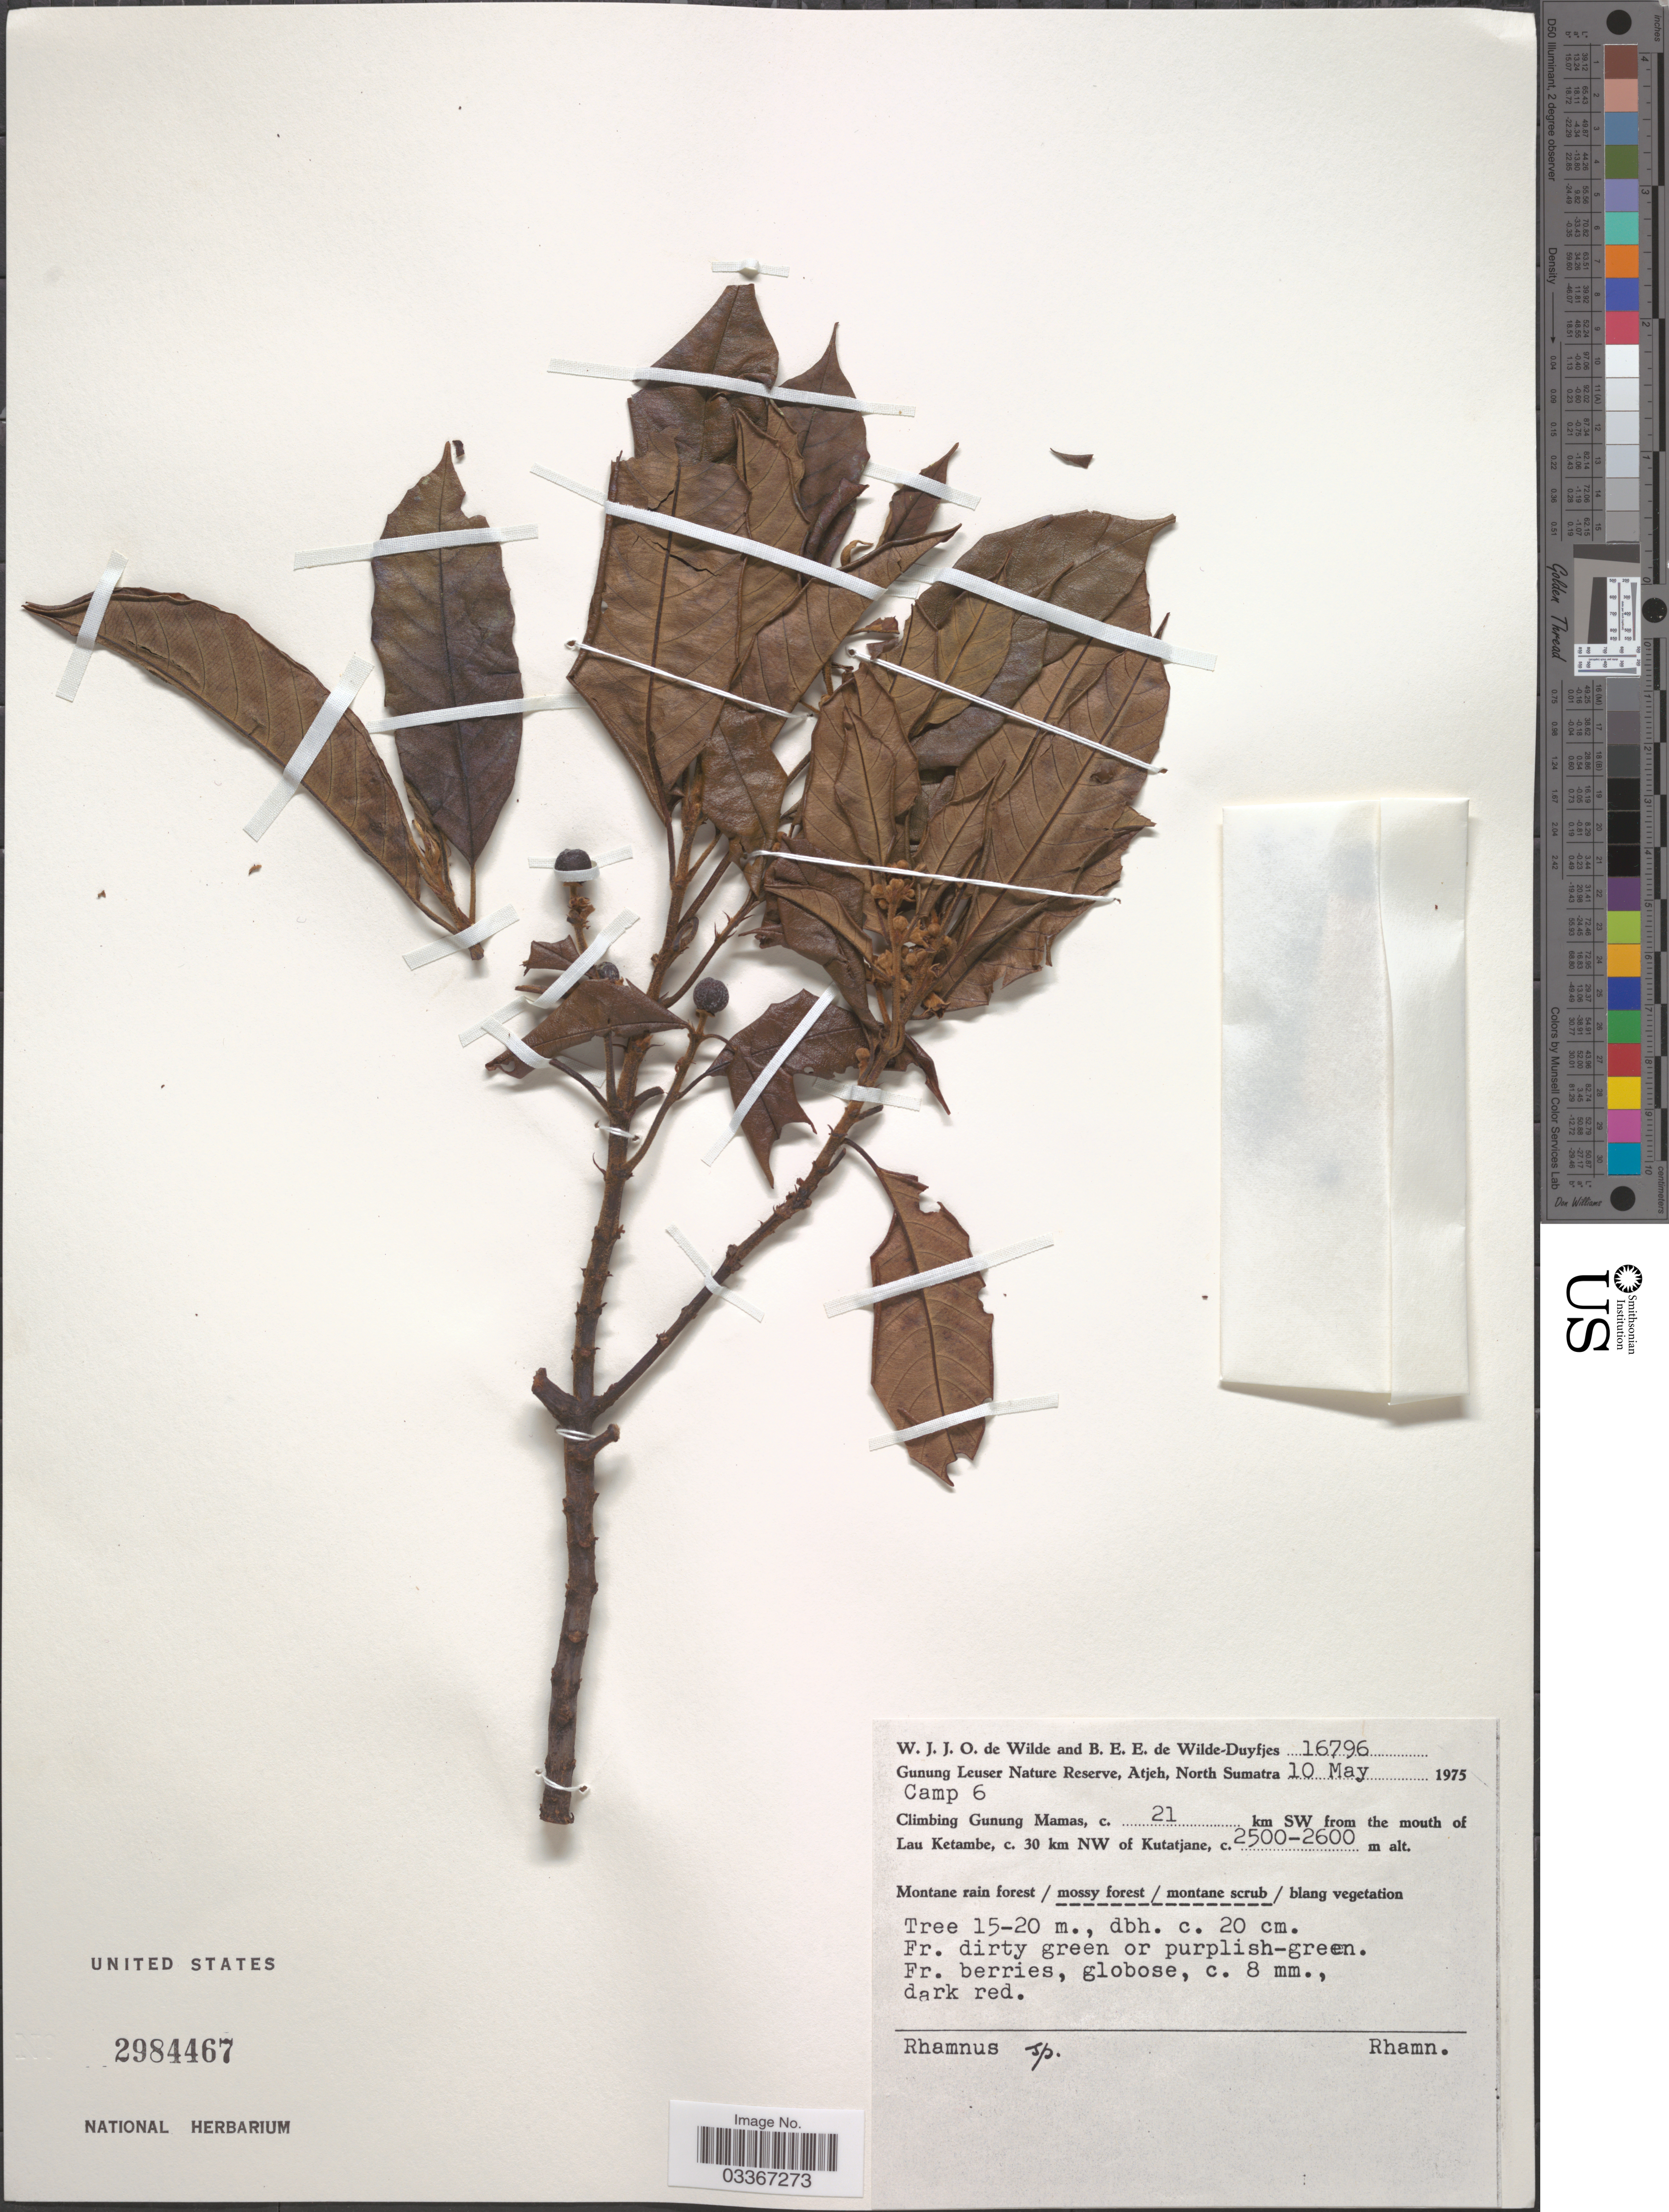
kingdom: Plantae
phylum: Tracheophyta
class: Magnoliopsida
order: Rosales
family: Rhamnaceae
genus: Rhamnus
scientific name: Rhamnus sp.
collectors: W. J. de Wilde & B. E. de Wilde-Duyfjes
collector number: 16796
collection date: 1975-05-10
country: Indonesia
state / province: Sumatra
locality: Gunung Leuser Nature Reserve, Atjeh, North Sumatra. Camp 6. Climbing Gunung Mamas, c. 21 km SW from the mouth of Lau Ketambe, c. 30 km NW of Kutatjane.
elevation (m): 2500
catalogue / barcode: US 2984467